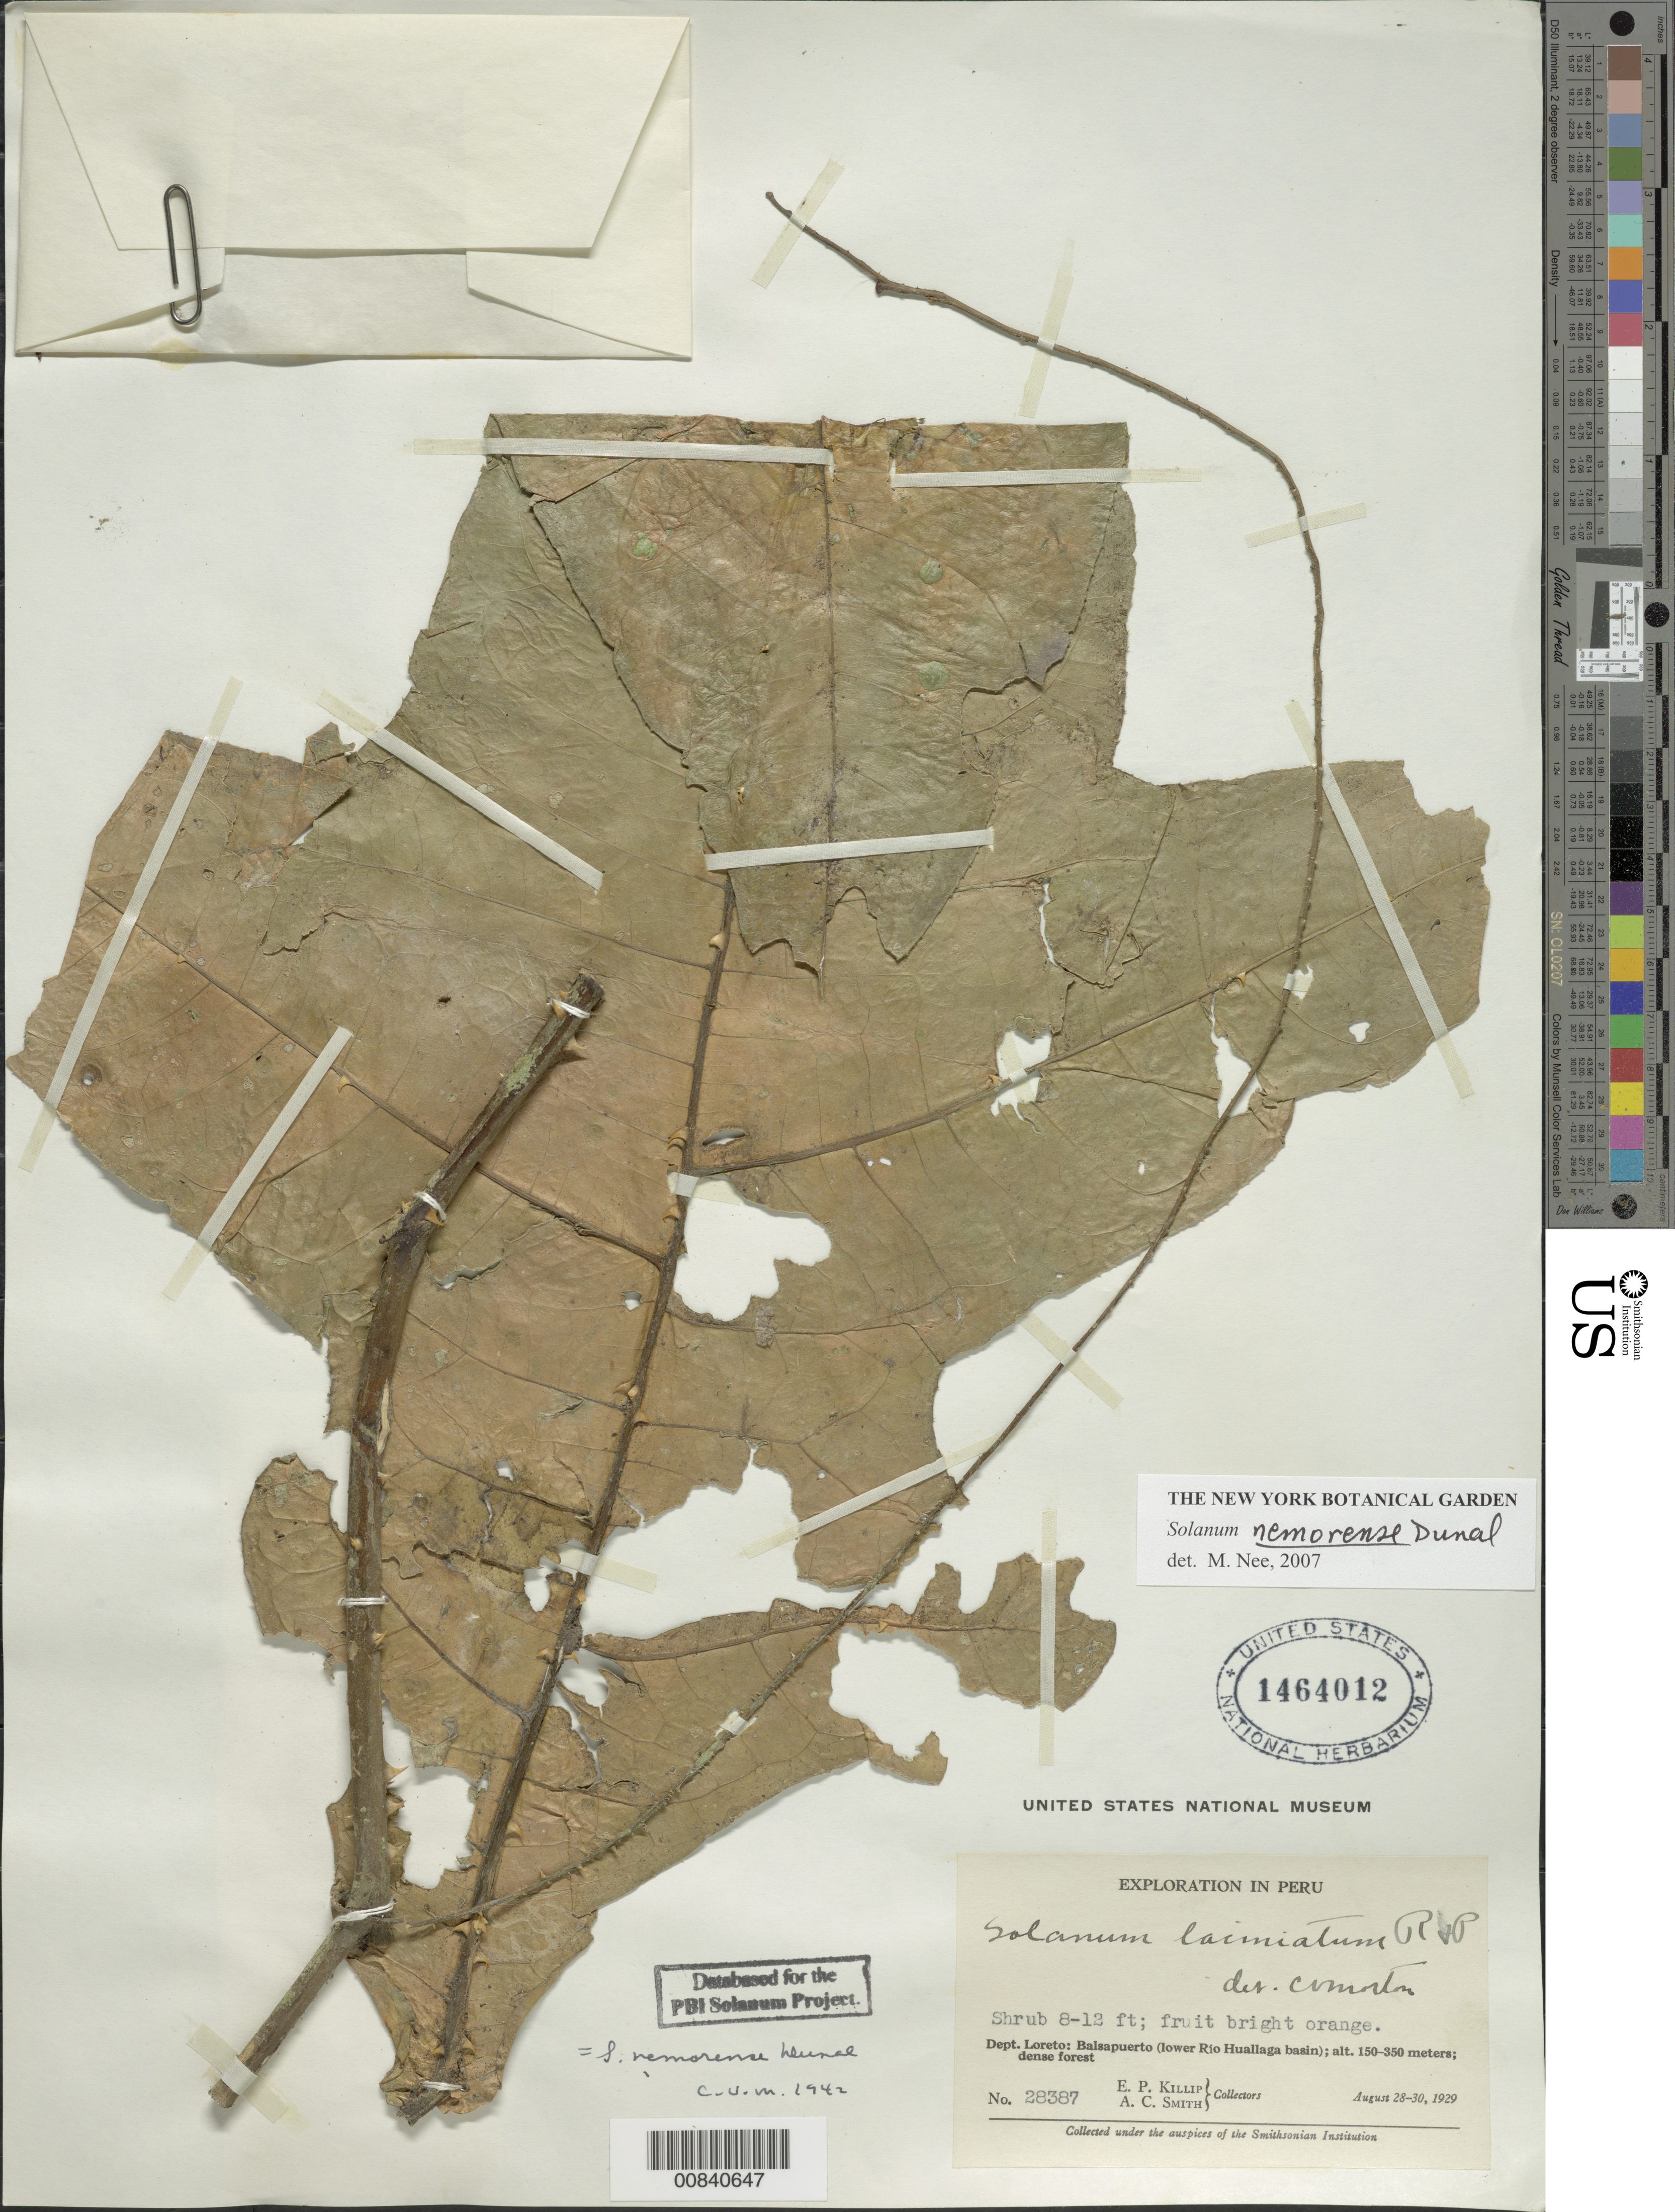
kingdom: Plantae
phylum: Tracheophyta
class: Magnoliopsida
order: Solanales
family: Solanaceae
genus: Solanum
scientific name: Solanum nemorense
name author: Dunal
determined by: Clark, J. L., (SEL), The Marie Selby Botanical Garden (UNITED STATES)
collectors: E. P. Killip & A. C. Smith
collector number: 28387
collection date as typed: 28 Sep 1929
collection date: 1929-09-28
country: Peru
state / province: Loreto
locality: Balsapuerto (lower Río Huallaga basin).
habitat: dense forest.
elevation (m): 150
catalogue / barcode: US 1464012